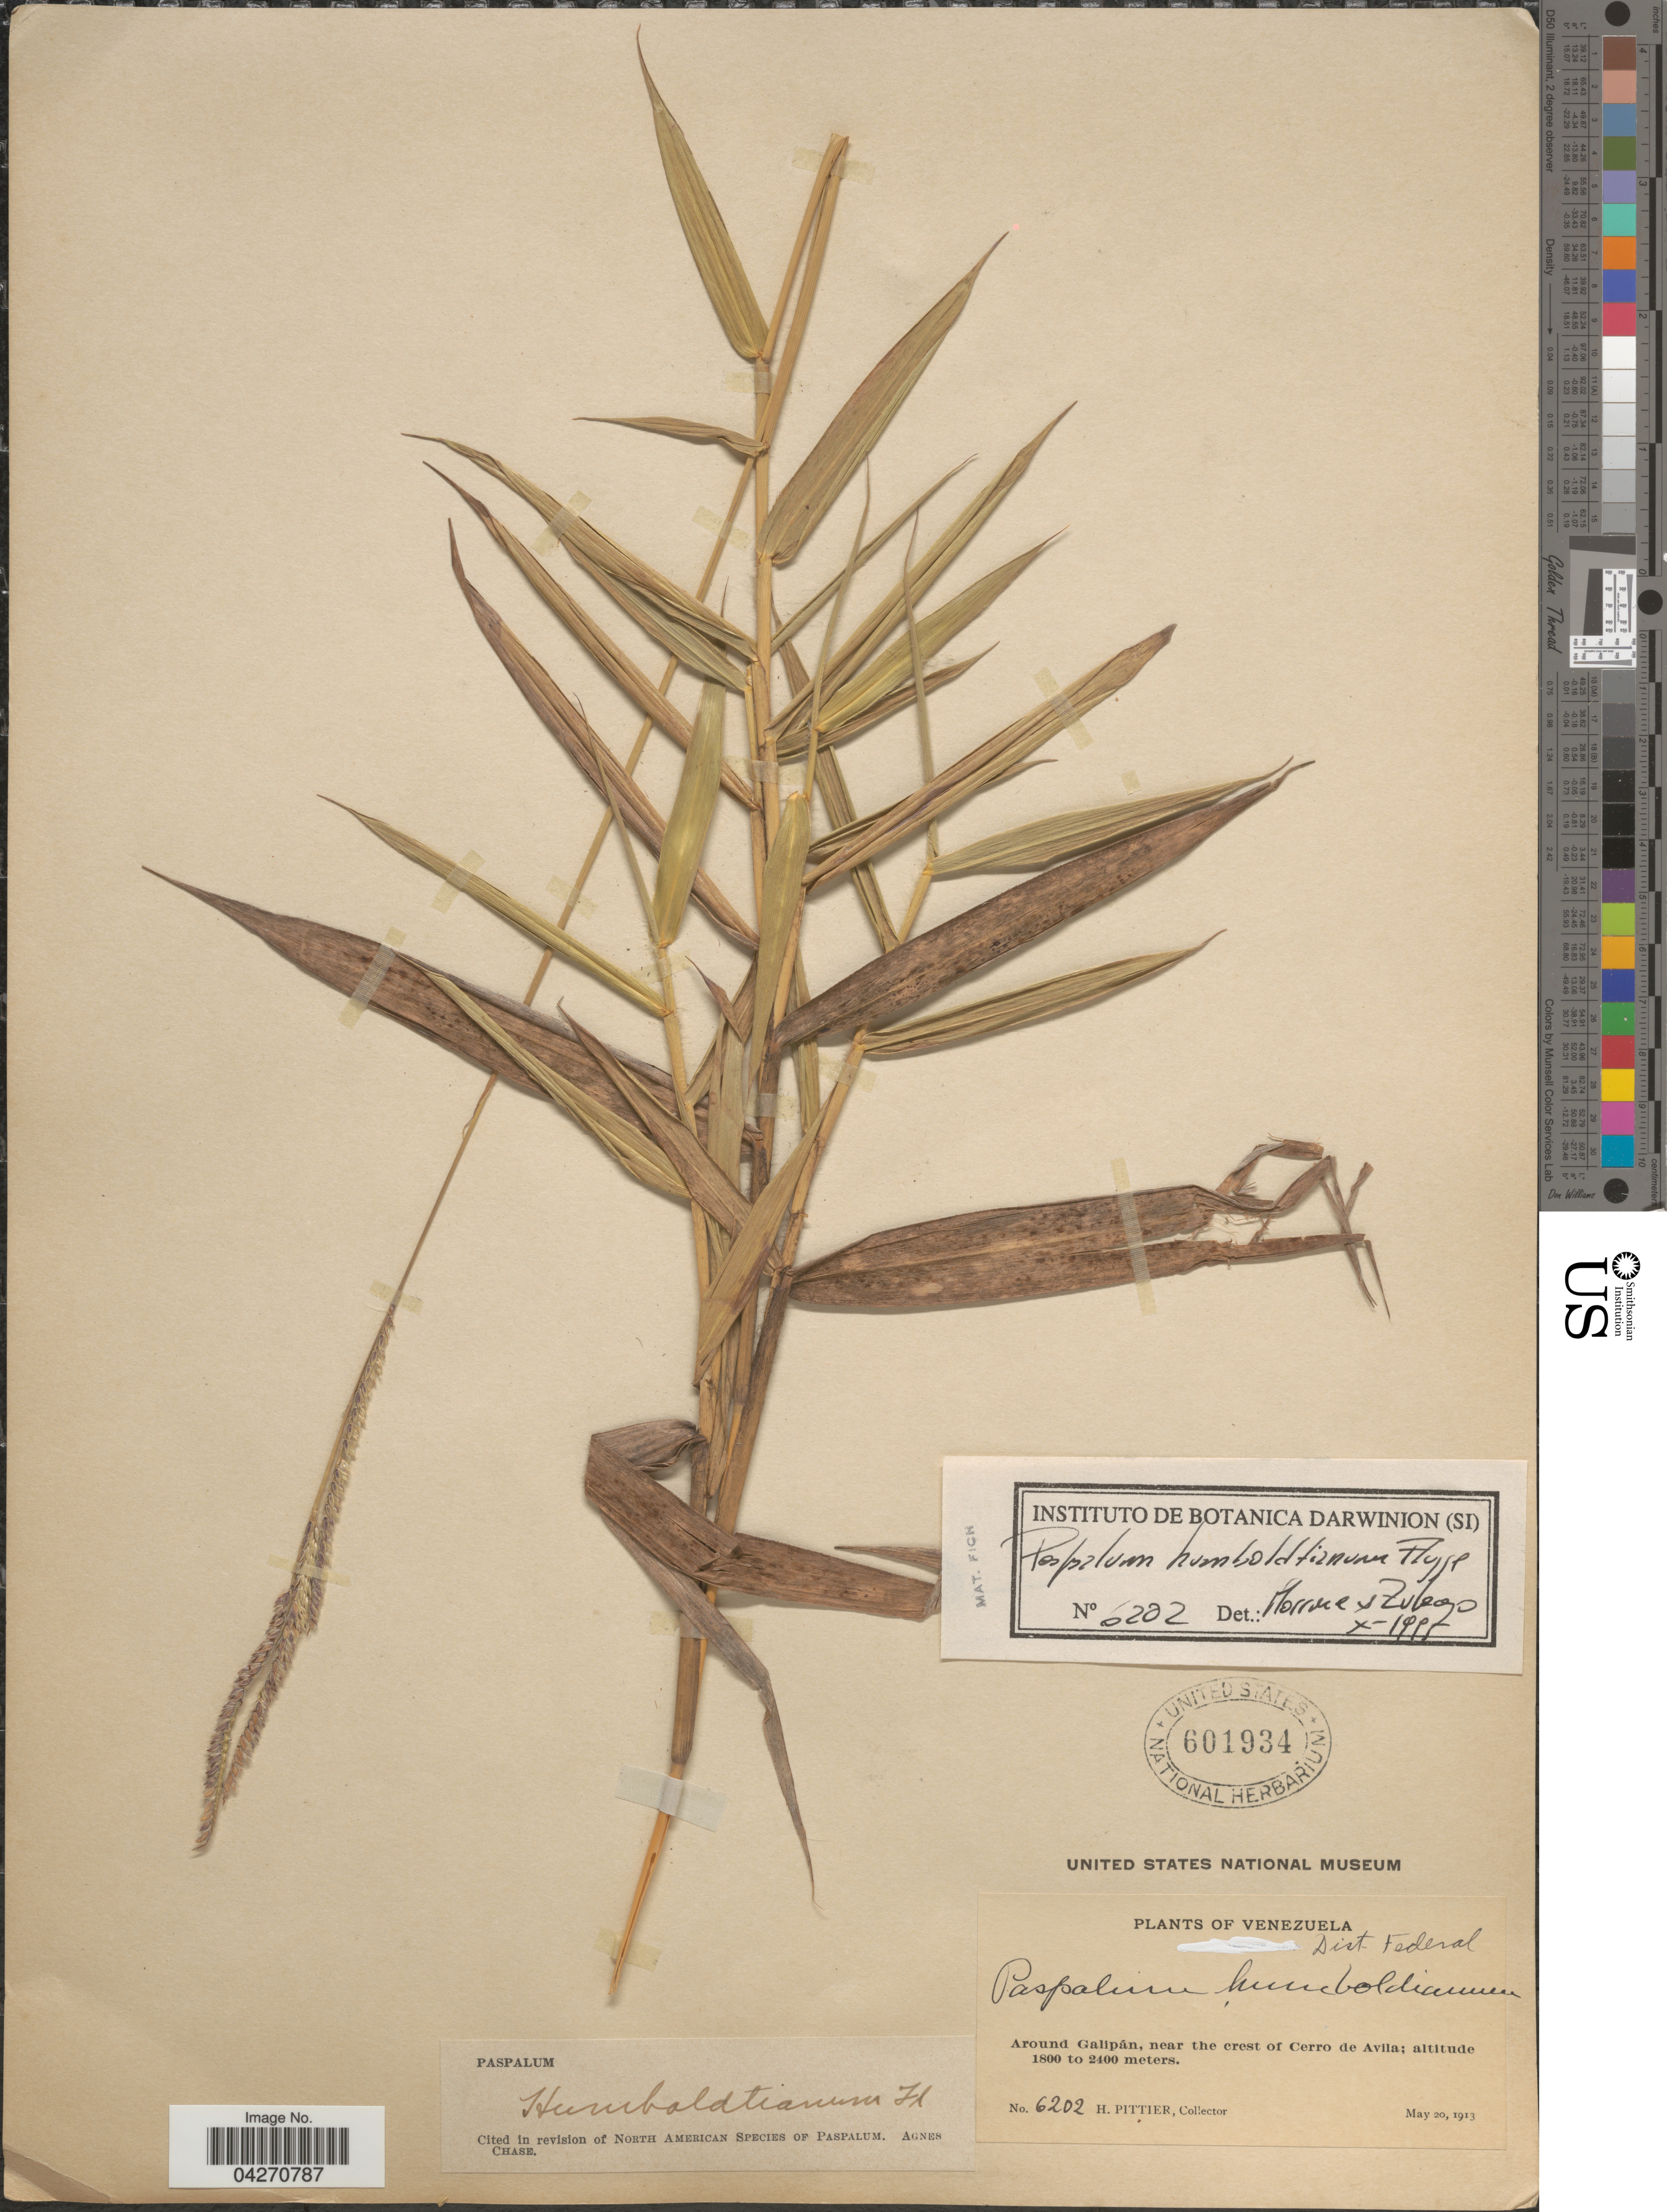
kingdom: Plantae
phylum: Tracheophyta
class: Liliopsida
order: Poales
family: Poaceae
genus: Paspalum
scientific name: Paspalum humboldtianum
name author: Flüggé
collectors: H. F. Pittier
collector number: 6202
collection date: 1913-05-20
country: Venezuela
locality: Around Galipán, near the crest of Cerro de Avila.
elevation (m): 1800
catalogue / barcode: US 601934